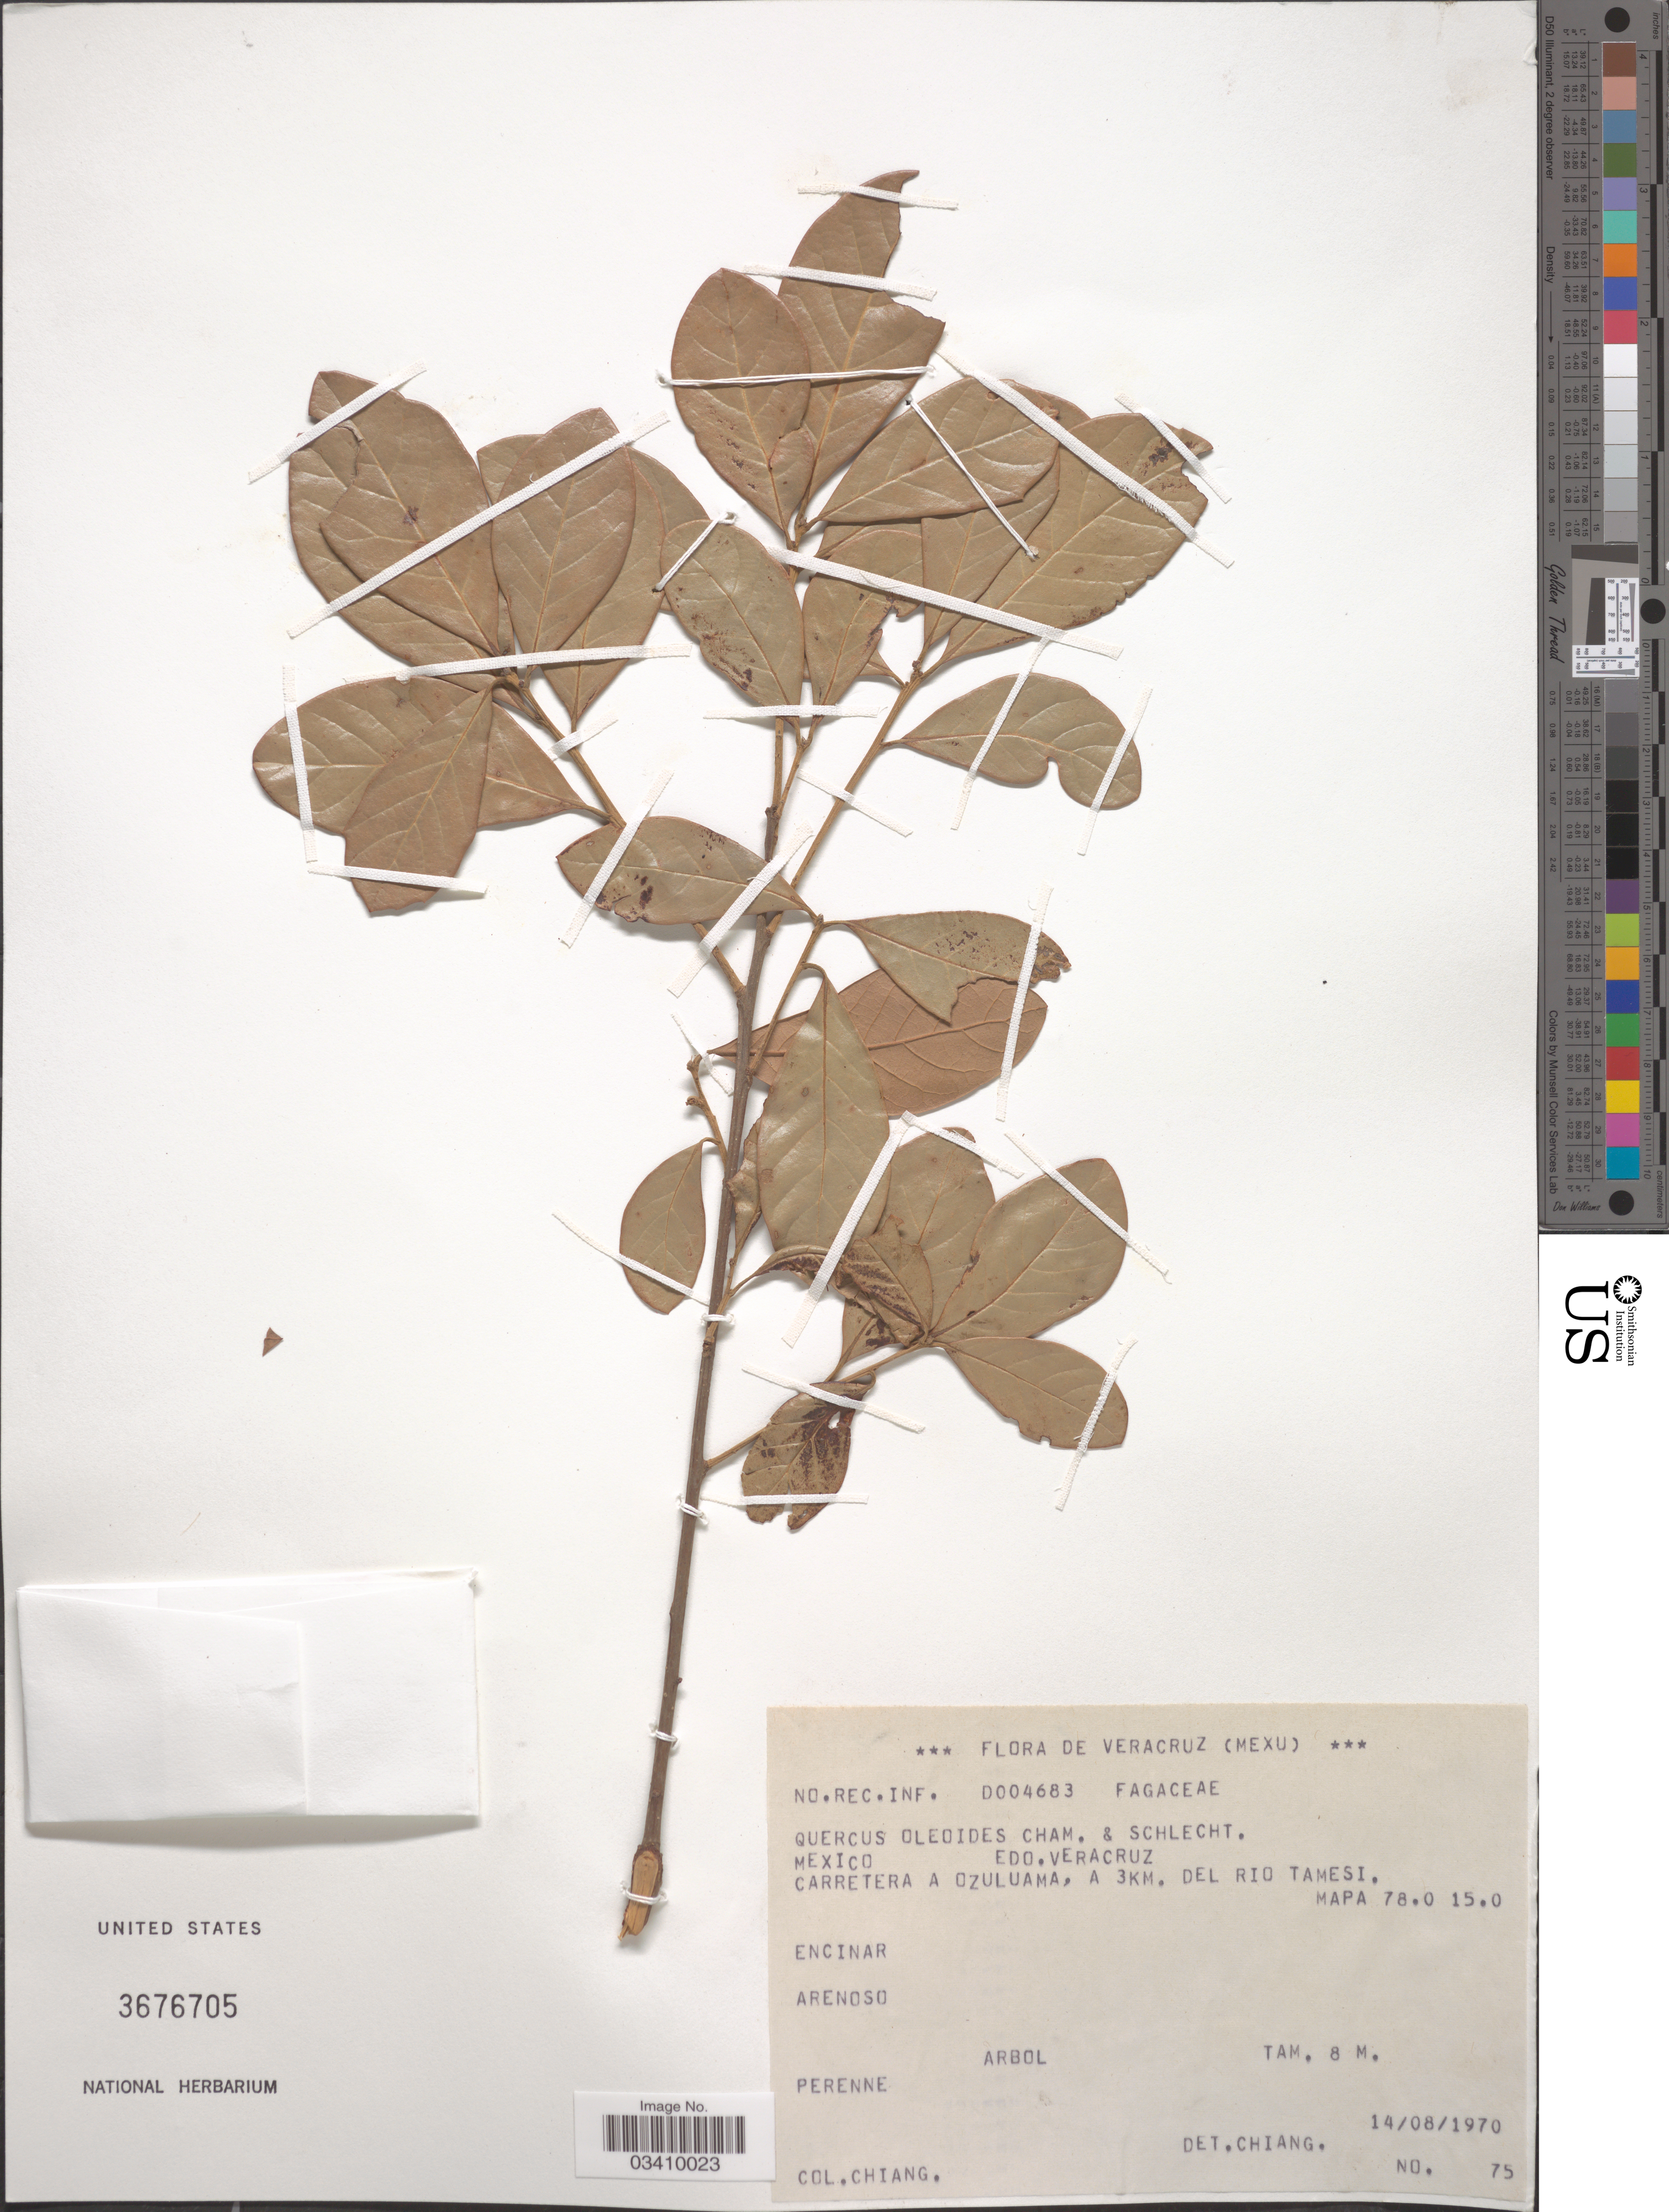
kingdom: Plantae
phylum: Tracheophyta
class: Magnoliopsida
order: Fagales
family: Fagaceae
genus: Quercus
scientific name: Quercus oleoides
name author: Schltdl. & Cham.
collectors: -. Chiang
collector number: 75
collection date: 1970-08-14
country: Mexico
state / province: Veracruz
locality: Edo. Veracruz. Carretera a Ozuluama, a 3km. del Rio Tamesi. Mapa 78.0 15.0.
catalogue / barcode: US 3676705